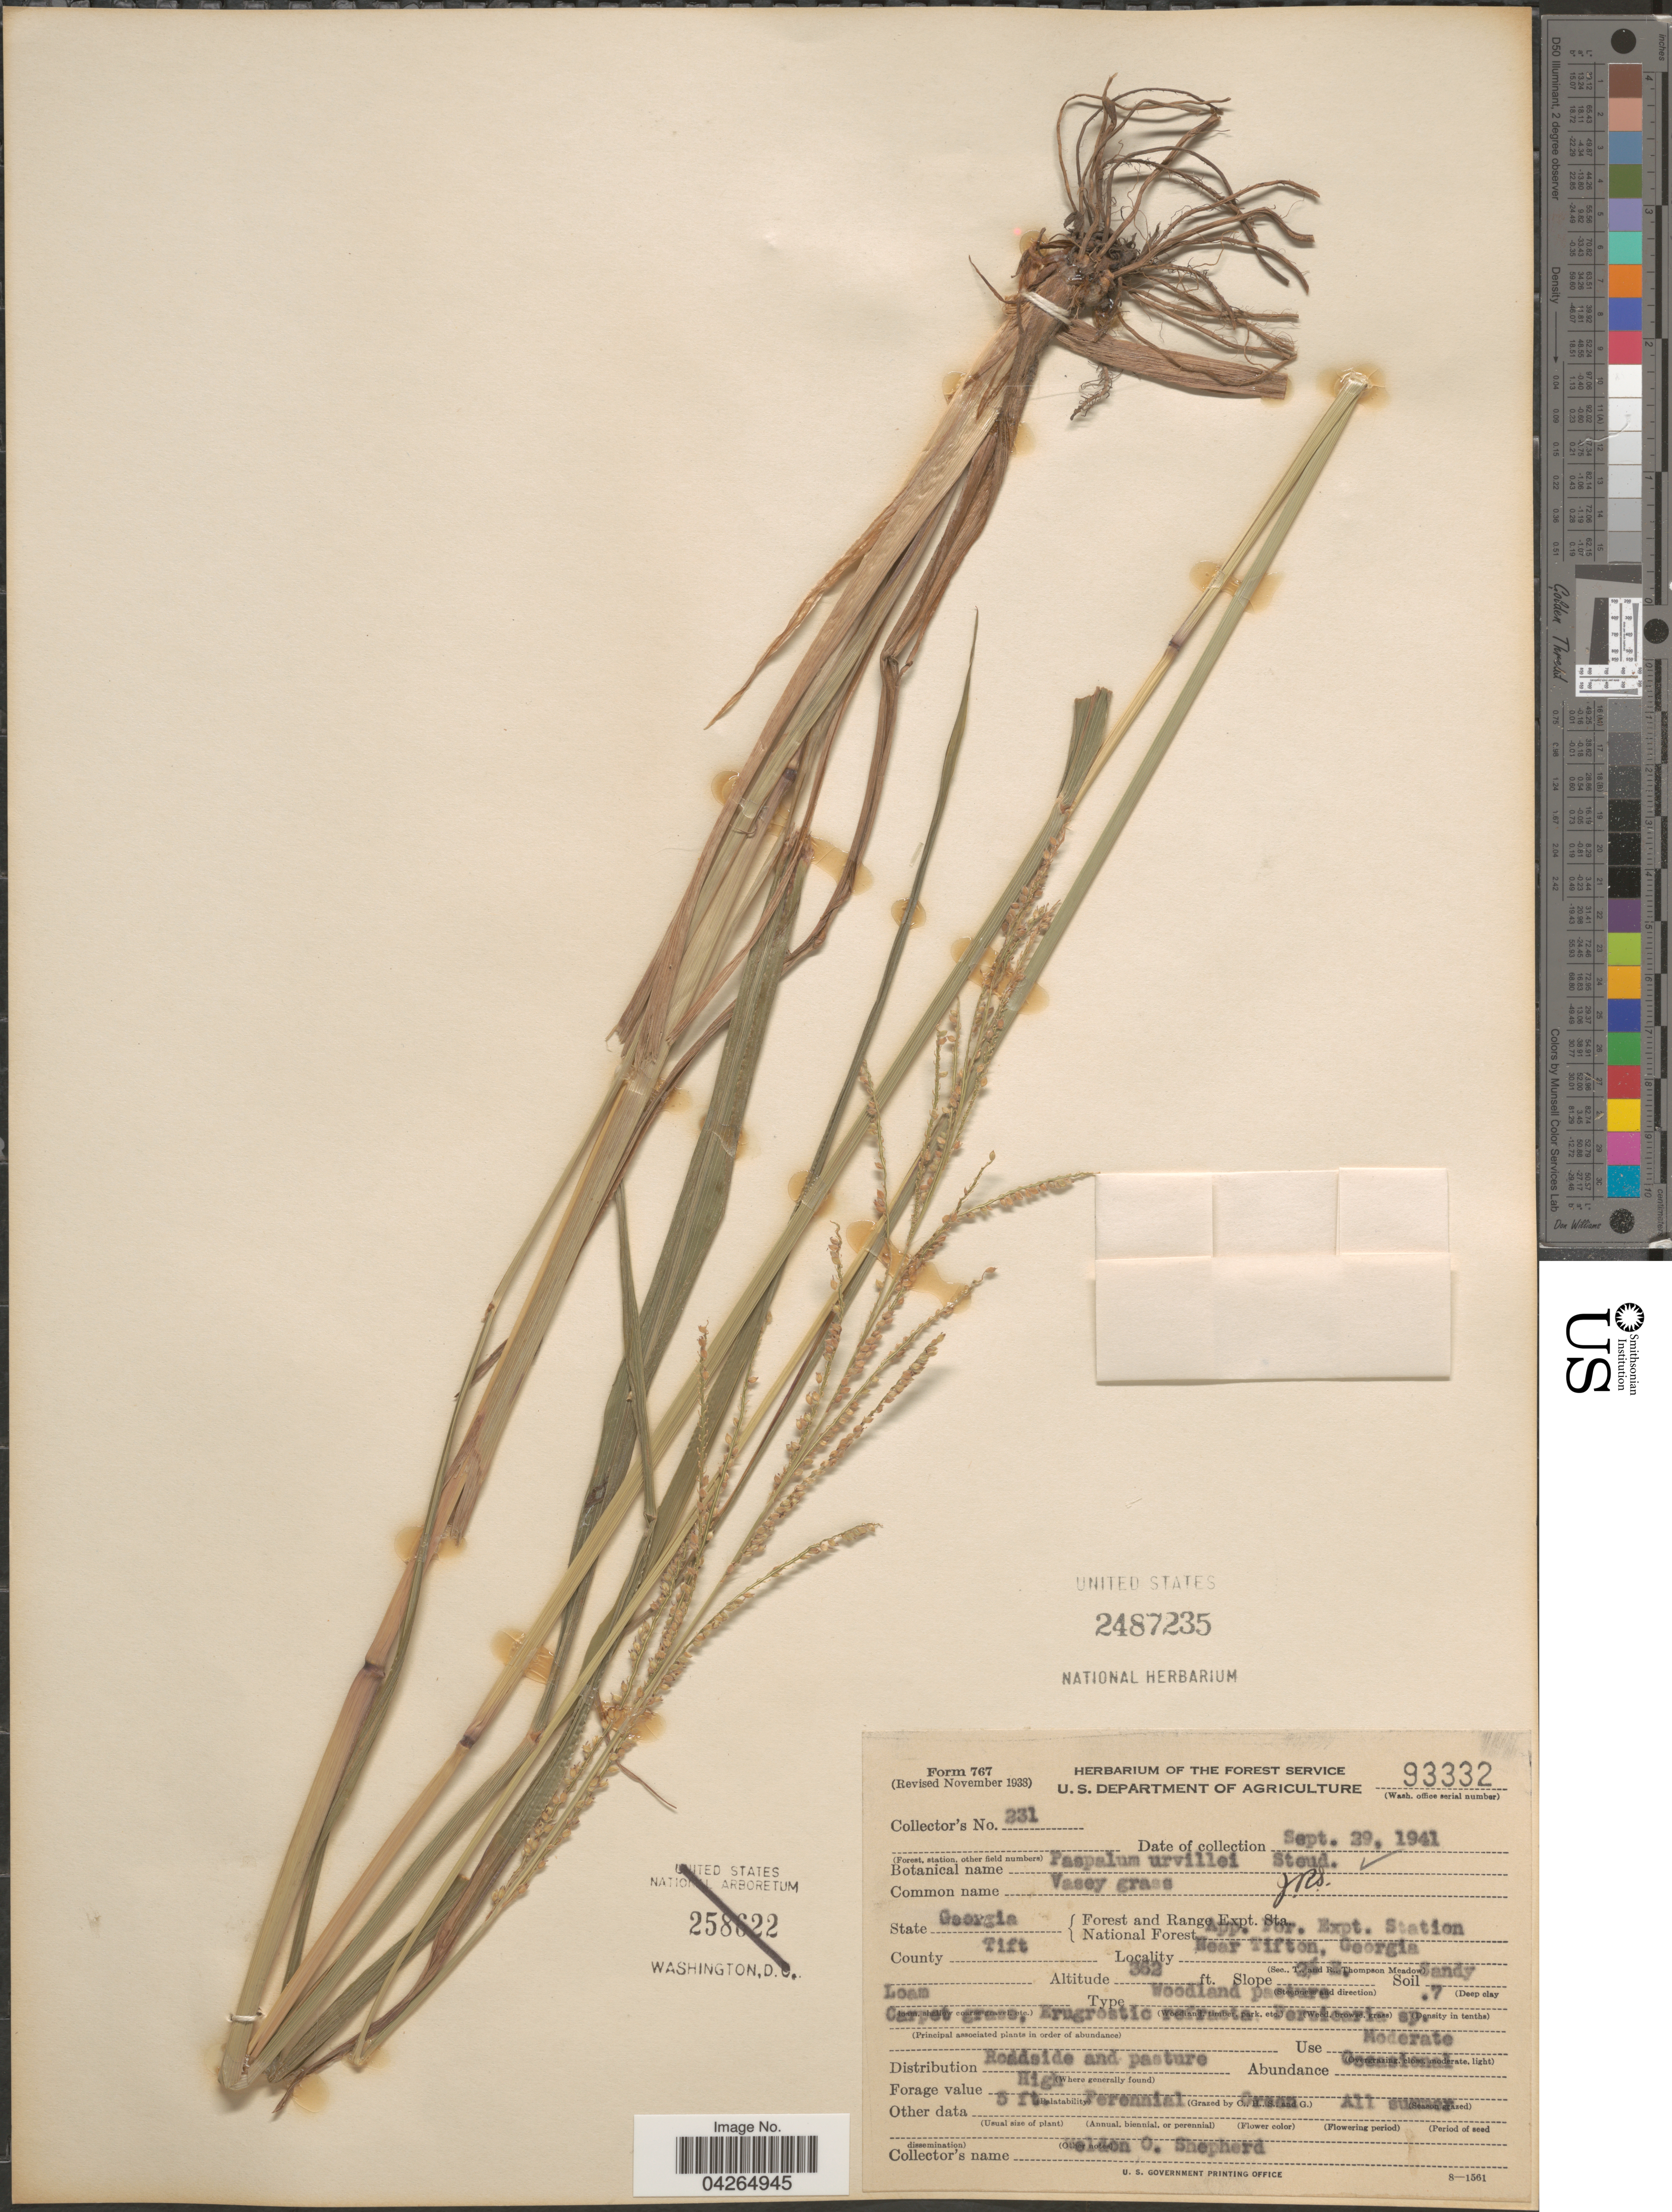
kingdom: Plantae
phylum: Tracheophyta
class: Liliopsida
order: Poales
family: Poaceae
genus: Paspalum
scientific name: Paspalum urvillei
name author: Steud.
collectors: W. Shepherd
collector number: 331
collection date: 1941-09-29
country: United States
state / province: Georgia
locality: National Forest App. For. Expt. Station. County Tift. Near Tifton.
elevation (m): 107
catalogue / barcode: US 2487235